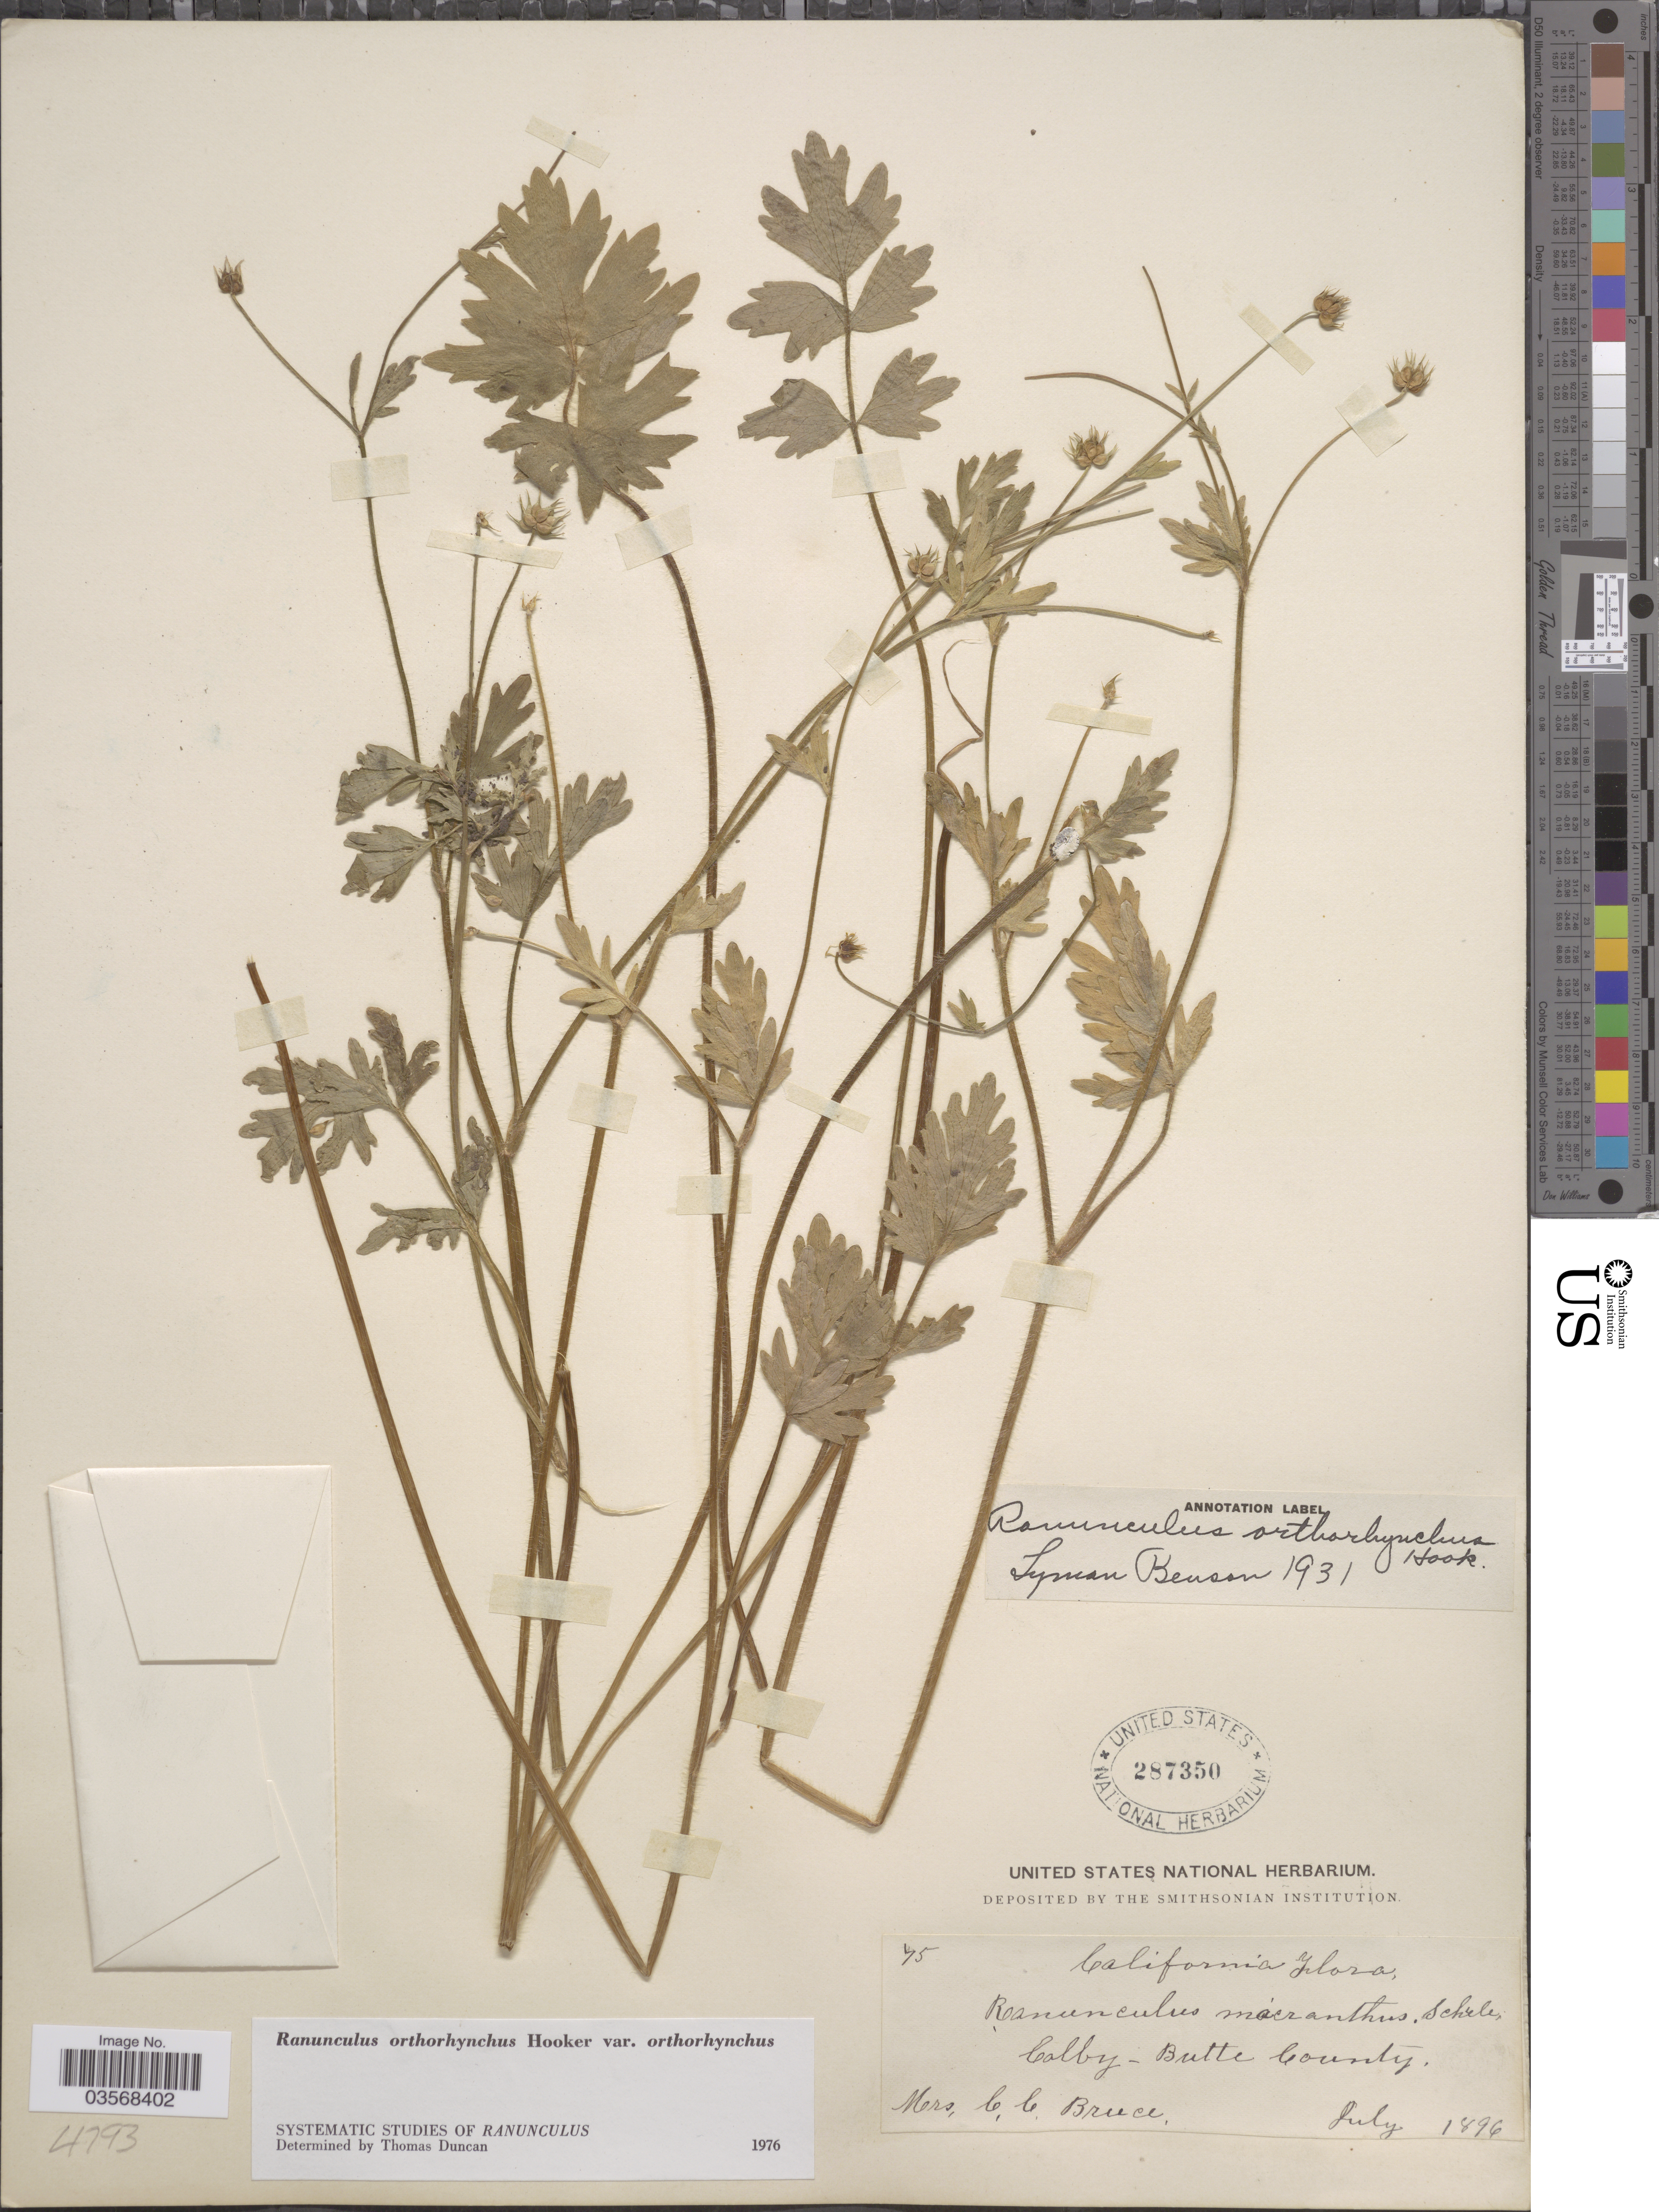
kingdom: Plantae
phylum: Tracheophyta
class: Magnoliopsida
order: Ranunculales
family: Ranunculaceae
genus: Ranunculus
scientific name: Ranunculus orthorhynchus var. orthorhynchus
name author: Hook.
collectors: C. Bruce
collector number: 45*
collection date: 1896-07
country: United States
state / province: California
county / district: Butte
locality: Colby - Butte County.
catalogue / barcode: US 287350